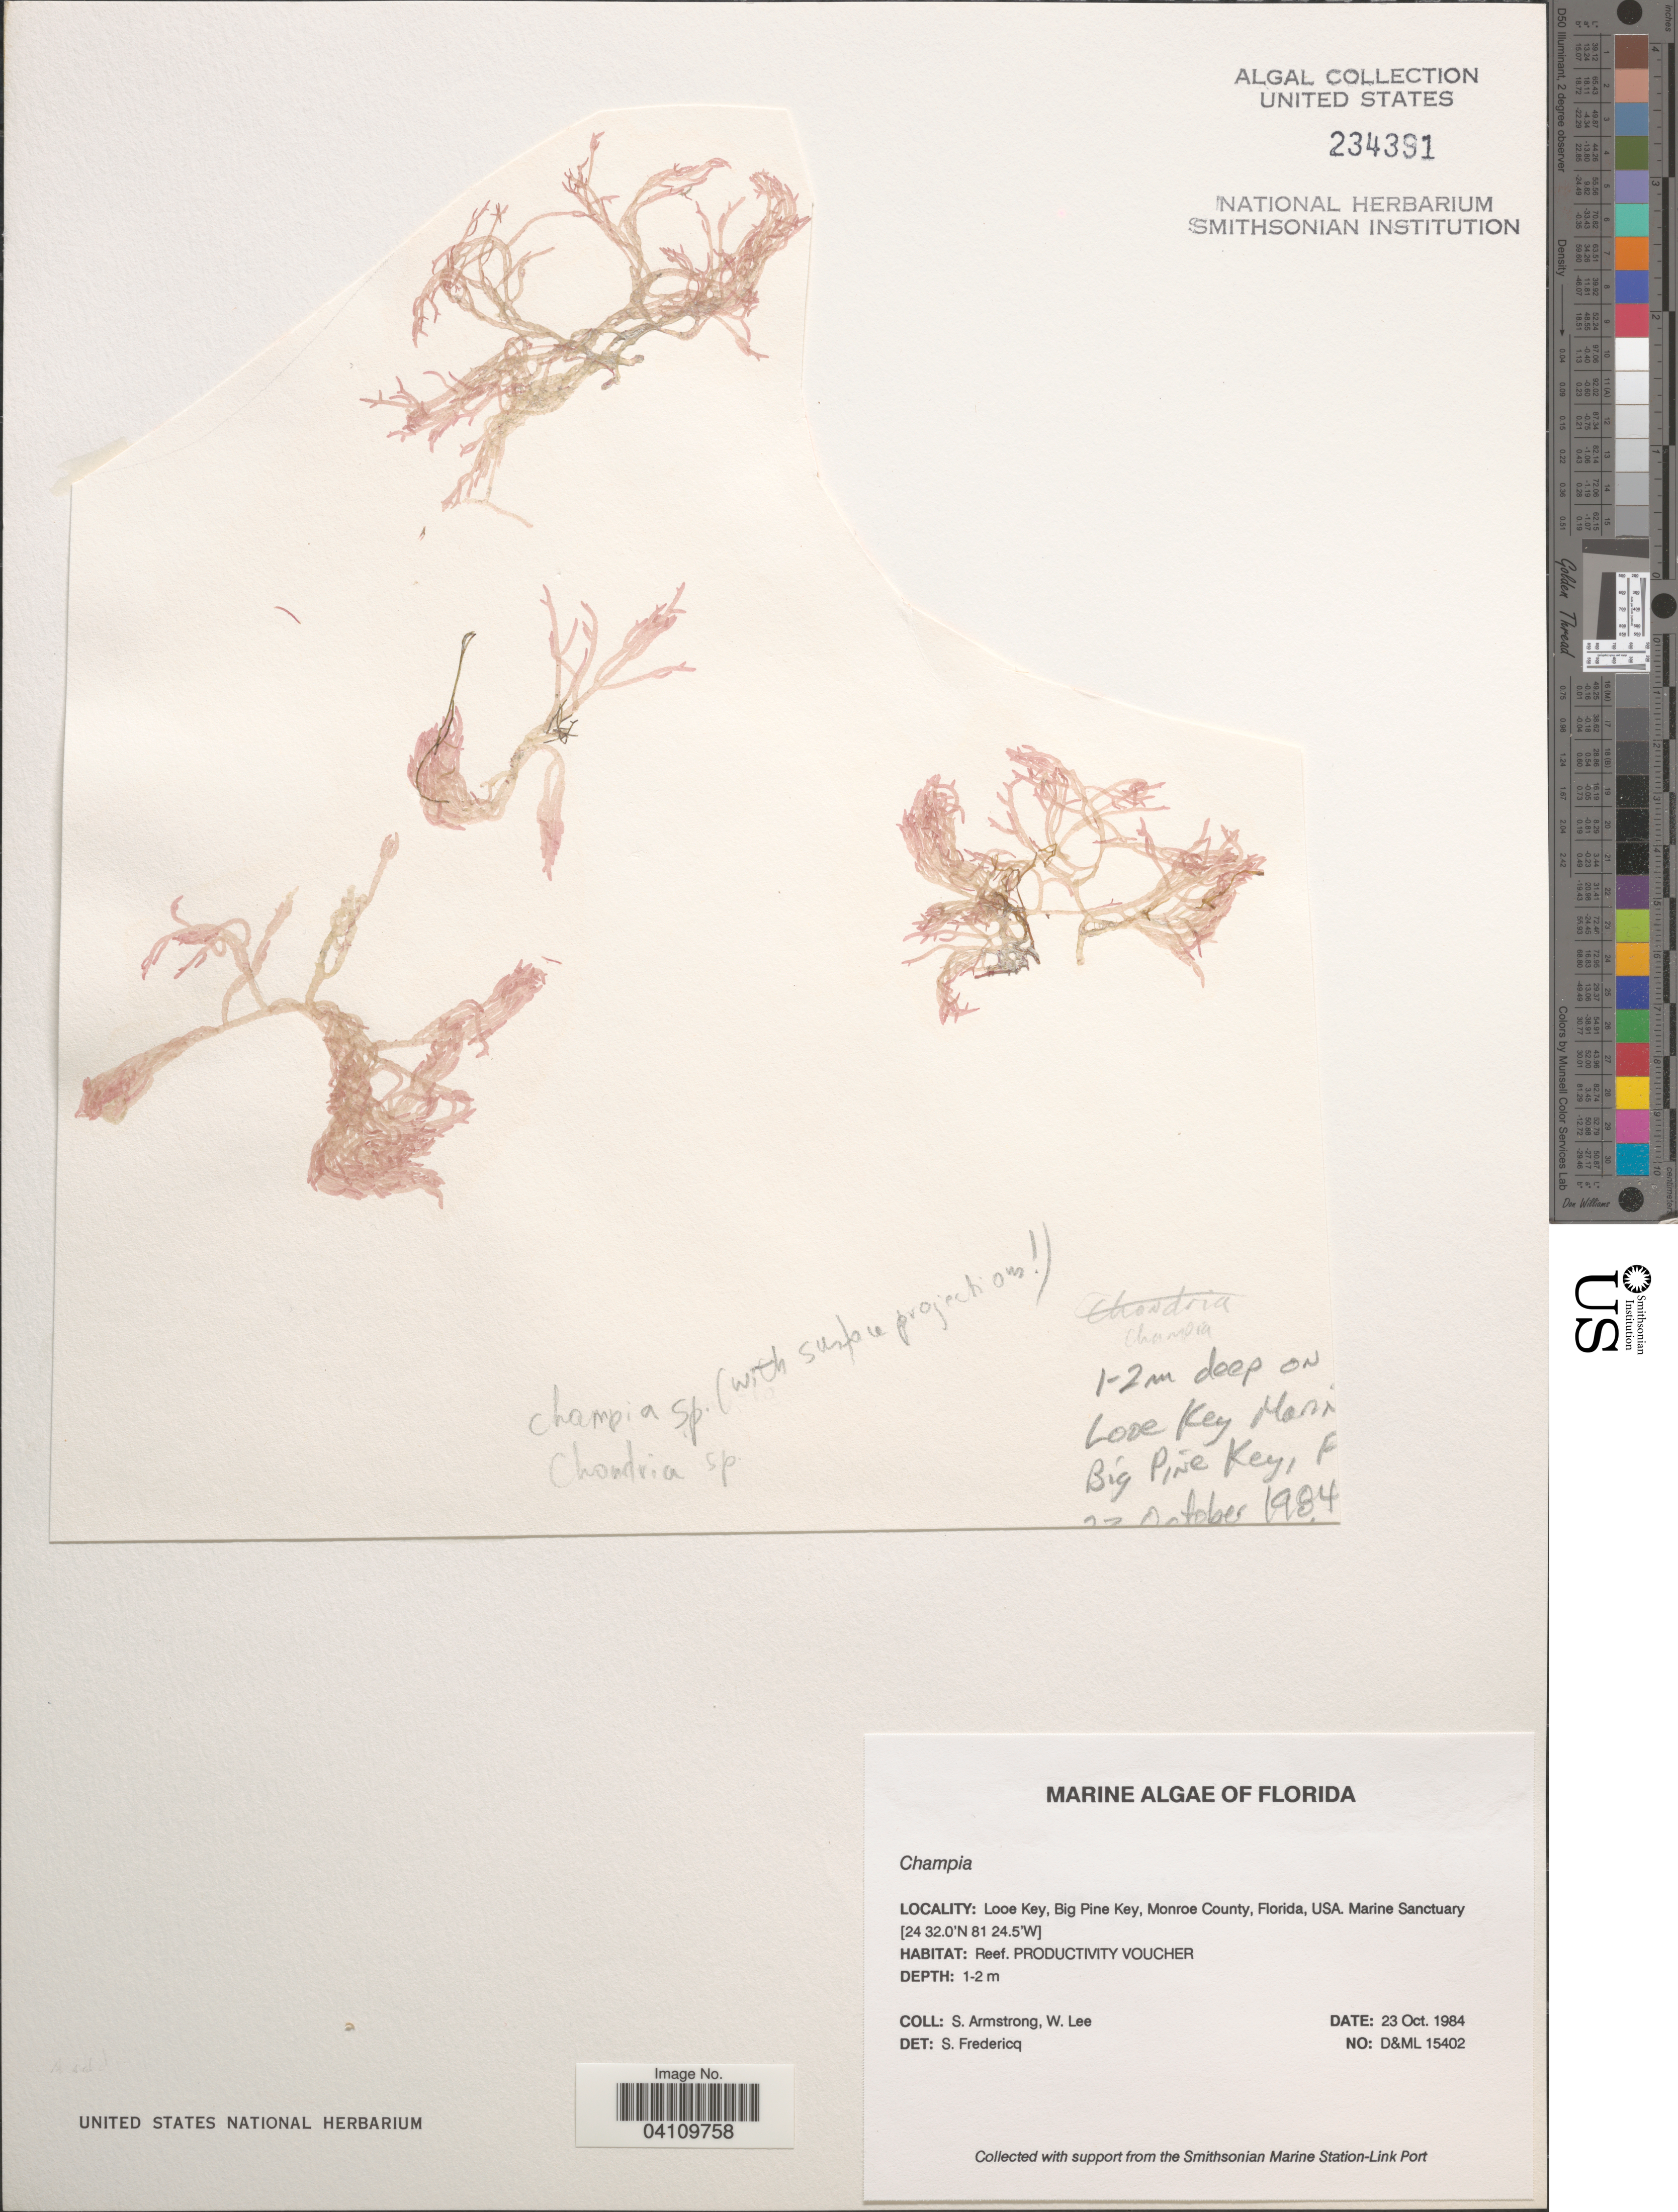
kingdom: Plantae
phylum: Rhodophyta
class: Florideophyceae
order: Rhodymeniales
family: Champiaceae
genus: Champia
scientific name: Champia sp.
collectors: S. Armstrong & W. Lee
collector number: D&ML 15402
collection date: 1984-10-23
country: United States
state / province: Florida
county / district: Monroe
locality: Looe Key, Big Pine Key, East Study Spur, Monroe County. Marine Sanctuary.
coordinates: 24 32 N, 81 24.5 W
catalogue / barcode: US 234391